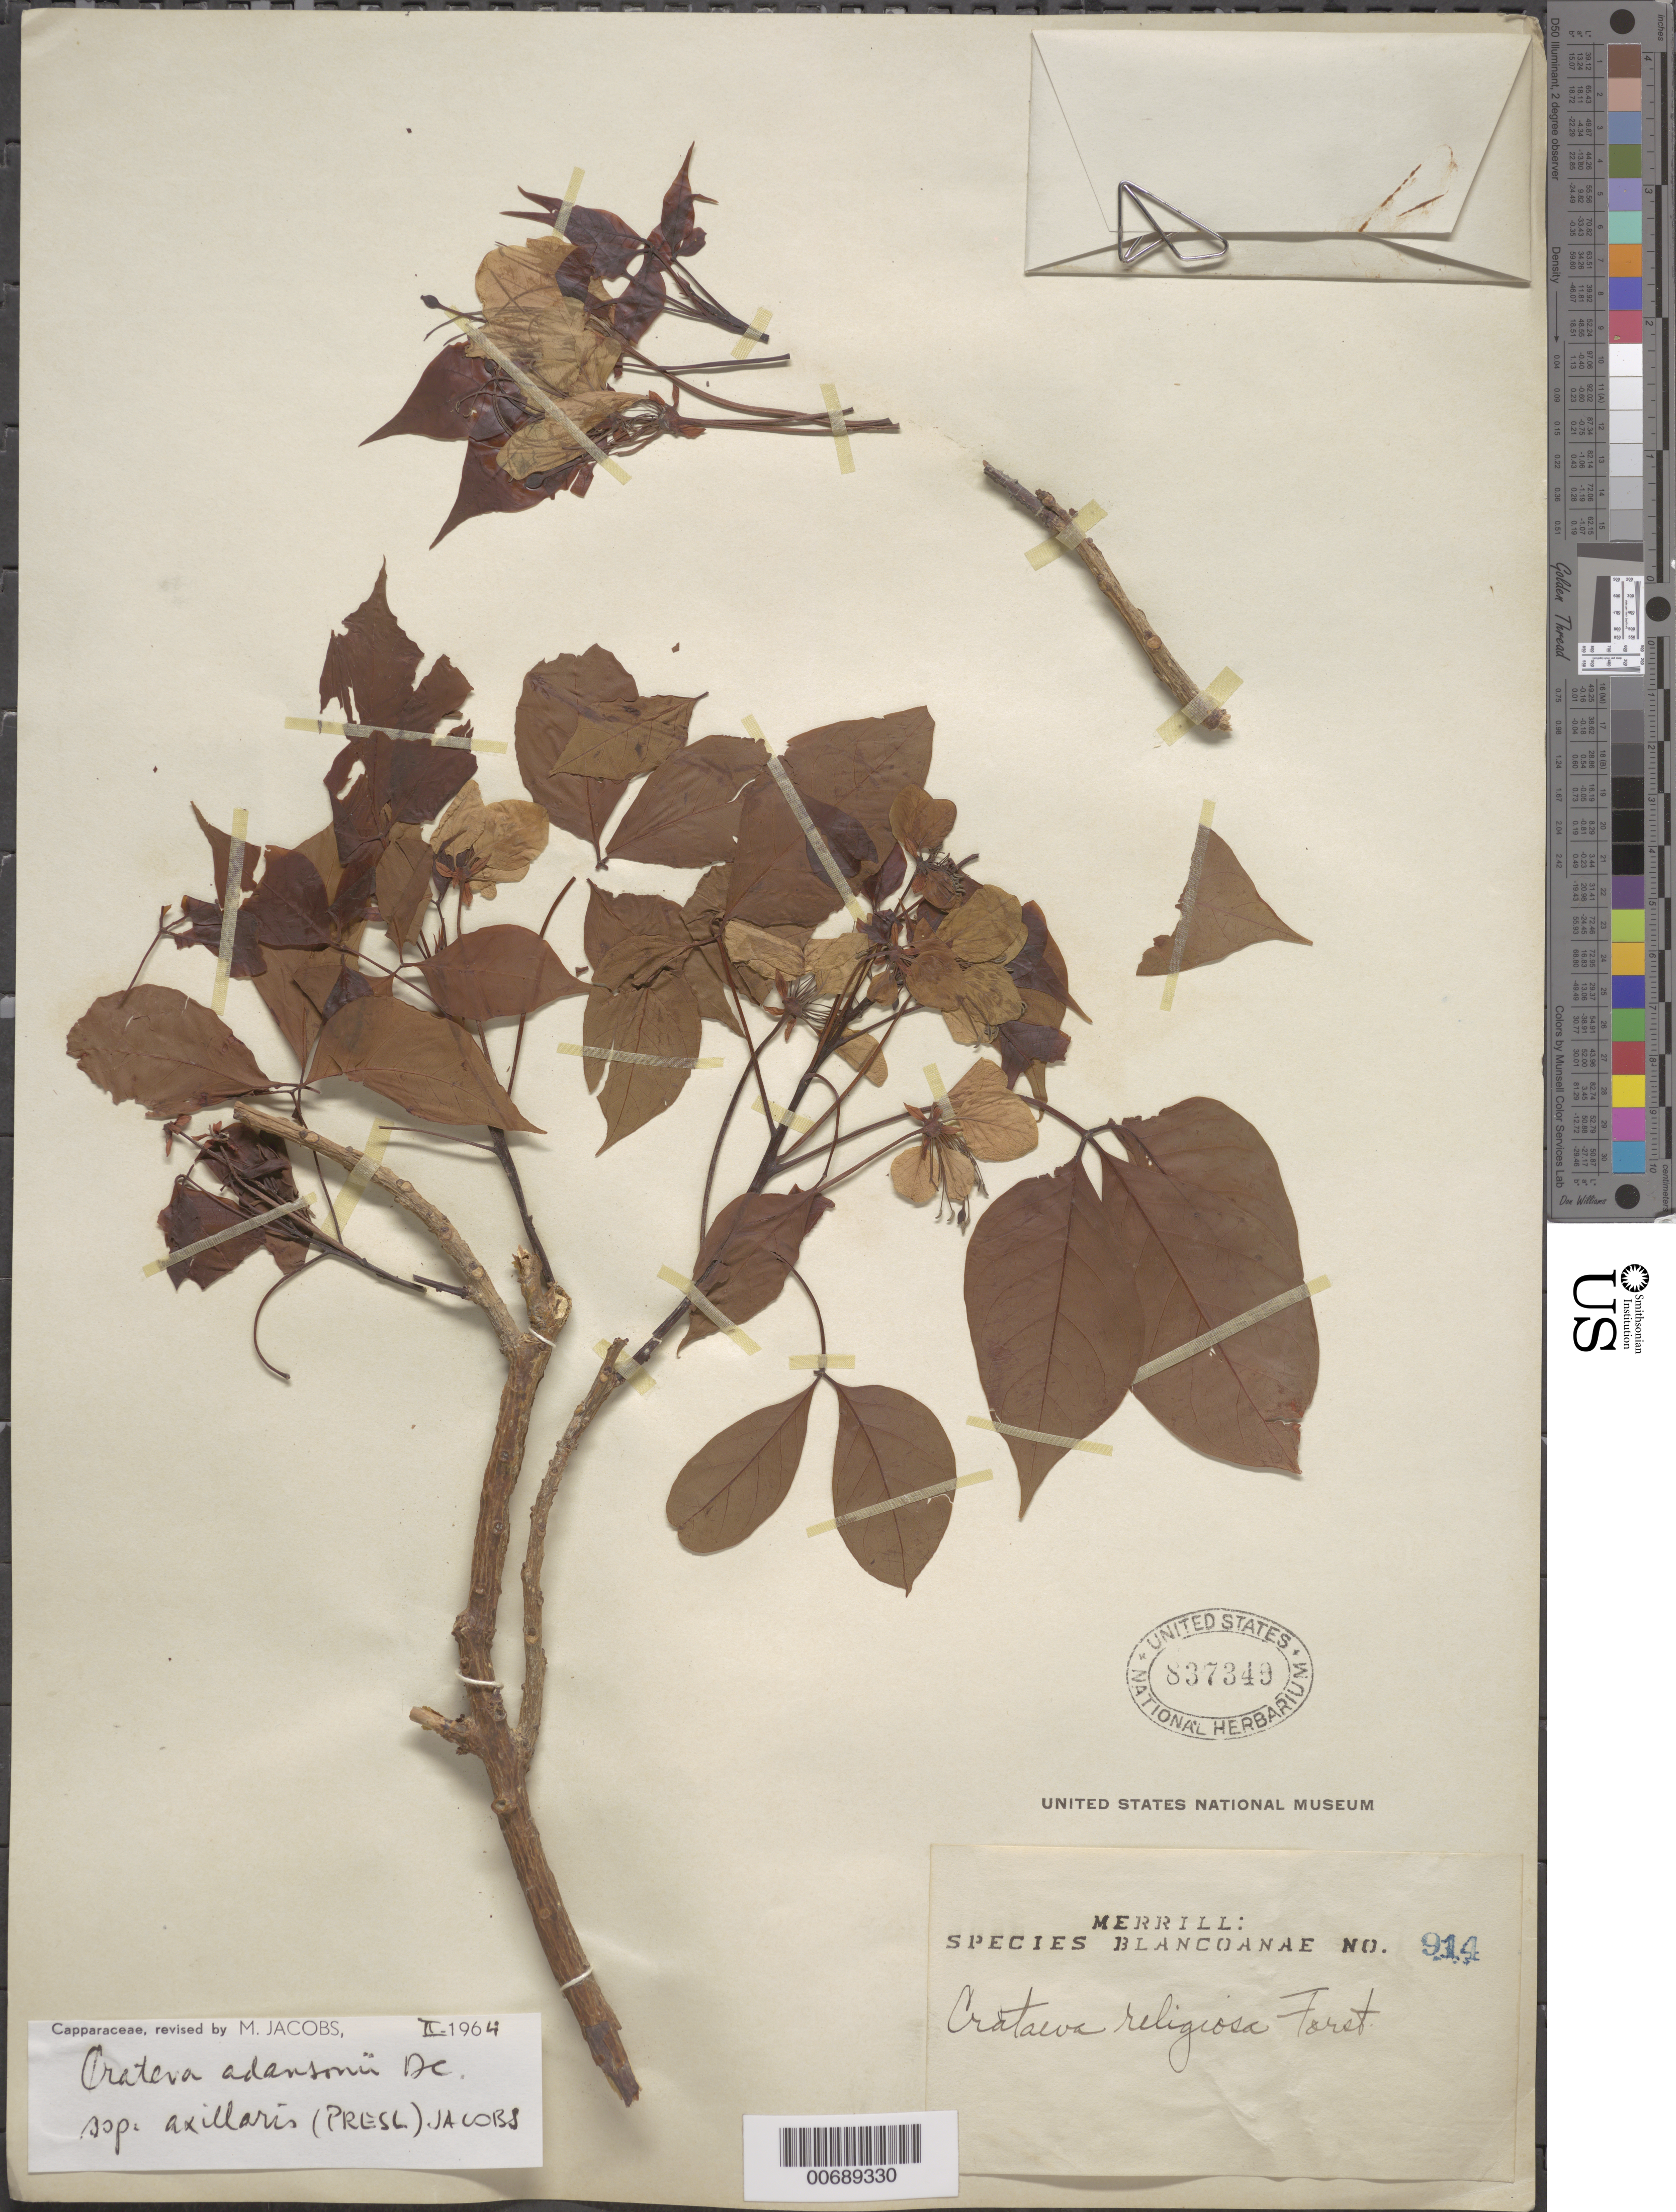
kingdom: Plantae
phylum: Tracheophyta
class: Magnoliopsida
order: Brassicales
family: Capparaceae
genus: Crateva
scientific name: Crateva adansonii subsp. axillaris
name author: (C. Presl) Jacobs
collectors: E. D. Merrill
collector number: Sp. Blancoan. 0914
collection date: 1915-04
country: Philippines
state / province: Calabarzon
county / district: Cavite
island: Luzon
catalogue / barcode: US 837349